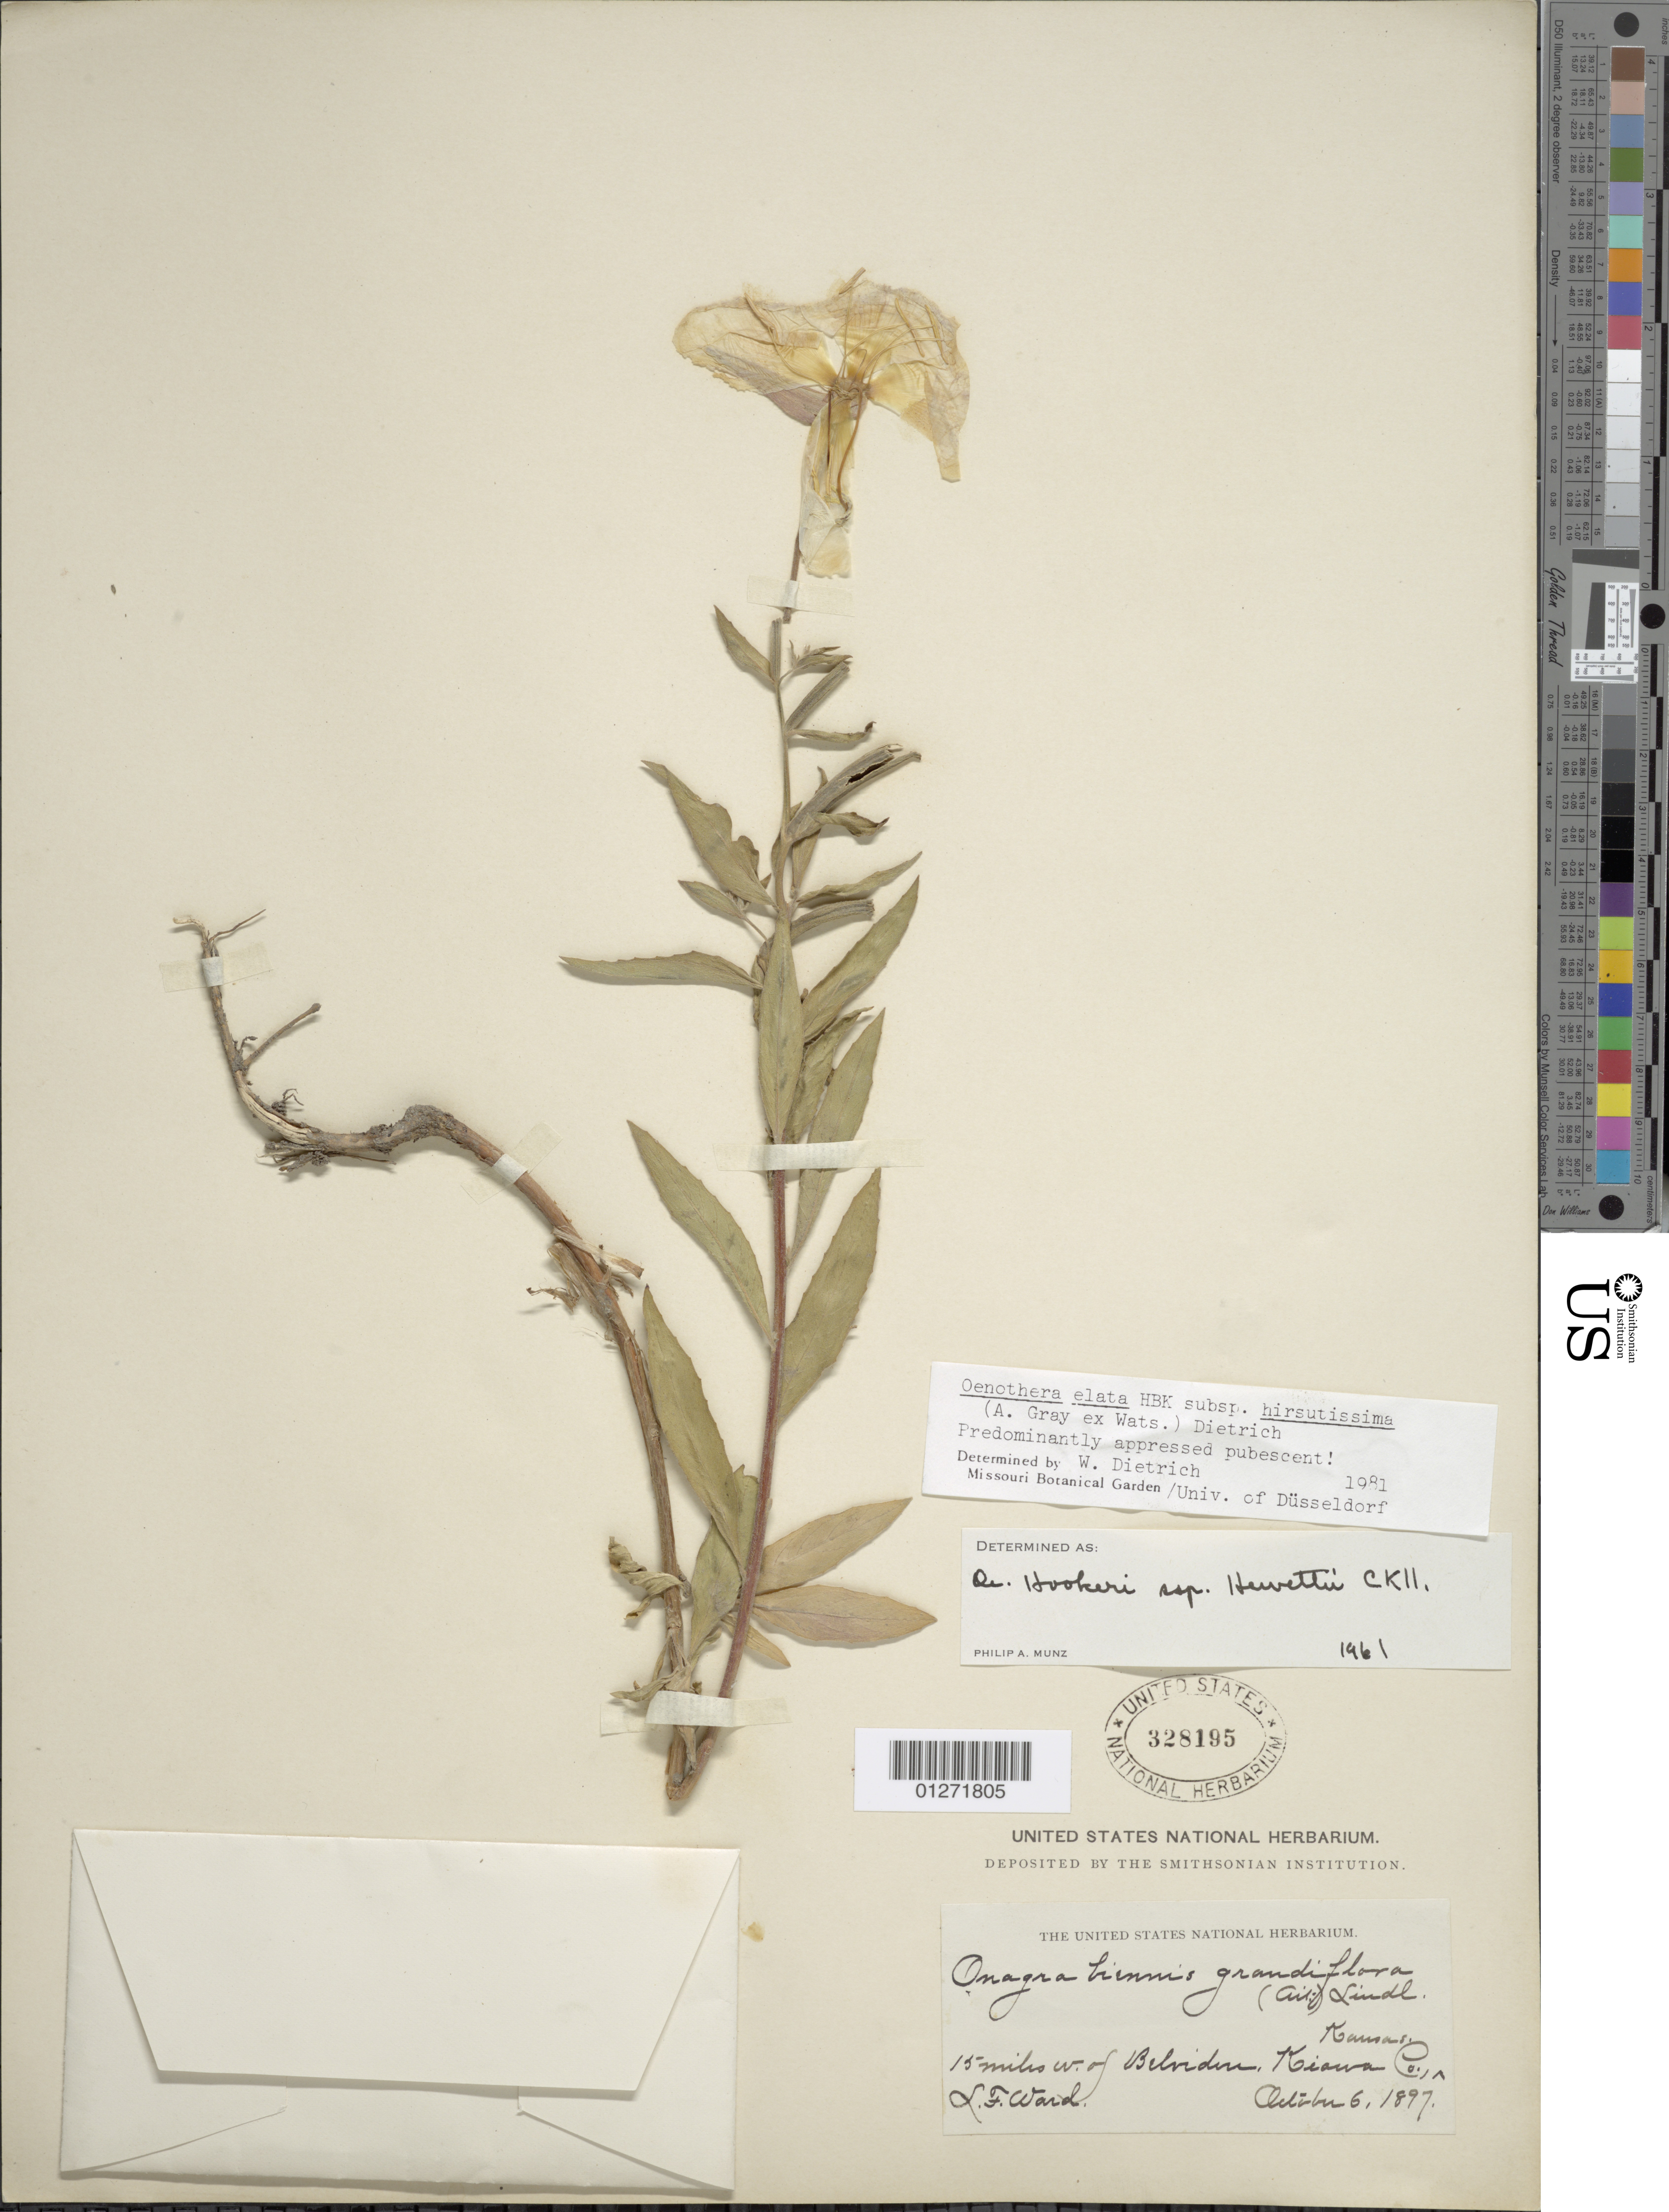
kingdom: Plantae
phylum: Tracheophyta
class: Magnoliopsida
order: Myrtales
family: Onagraceae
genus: Oenothera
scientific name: Oenothera elata subsp. hirsutissima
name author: (A. Gray ex S. Watson) W. Dietr.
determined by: Dietrich, W.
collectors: L. F. Ward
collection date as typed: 06 Oct 1897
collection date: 1897-10-06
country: United States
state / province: Kansas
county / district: Kiowa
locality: W of Belvedere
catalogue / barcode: US 328195